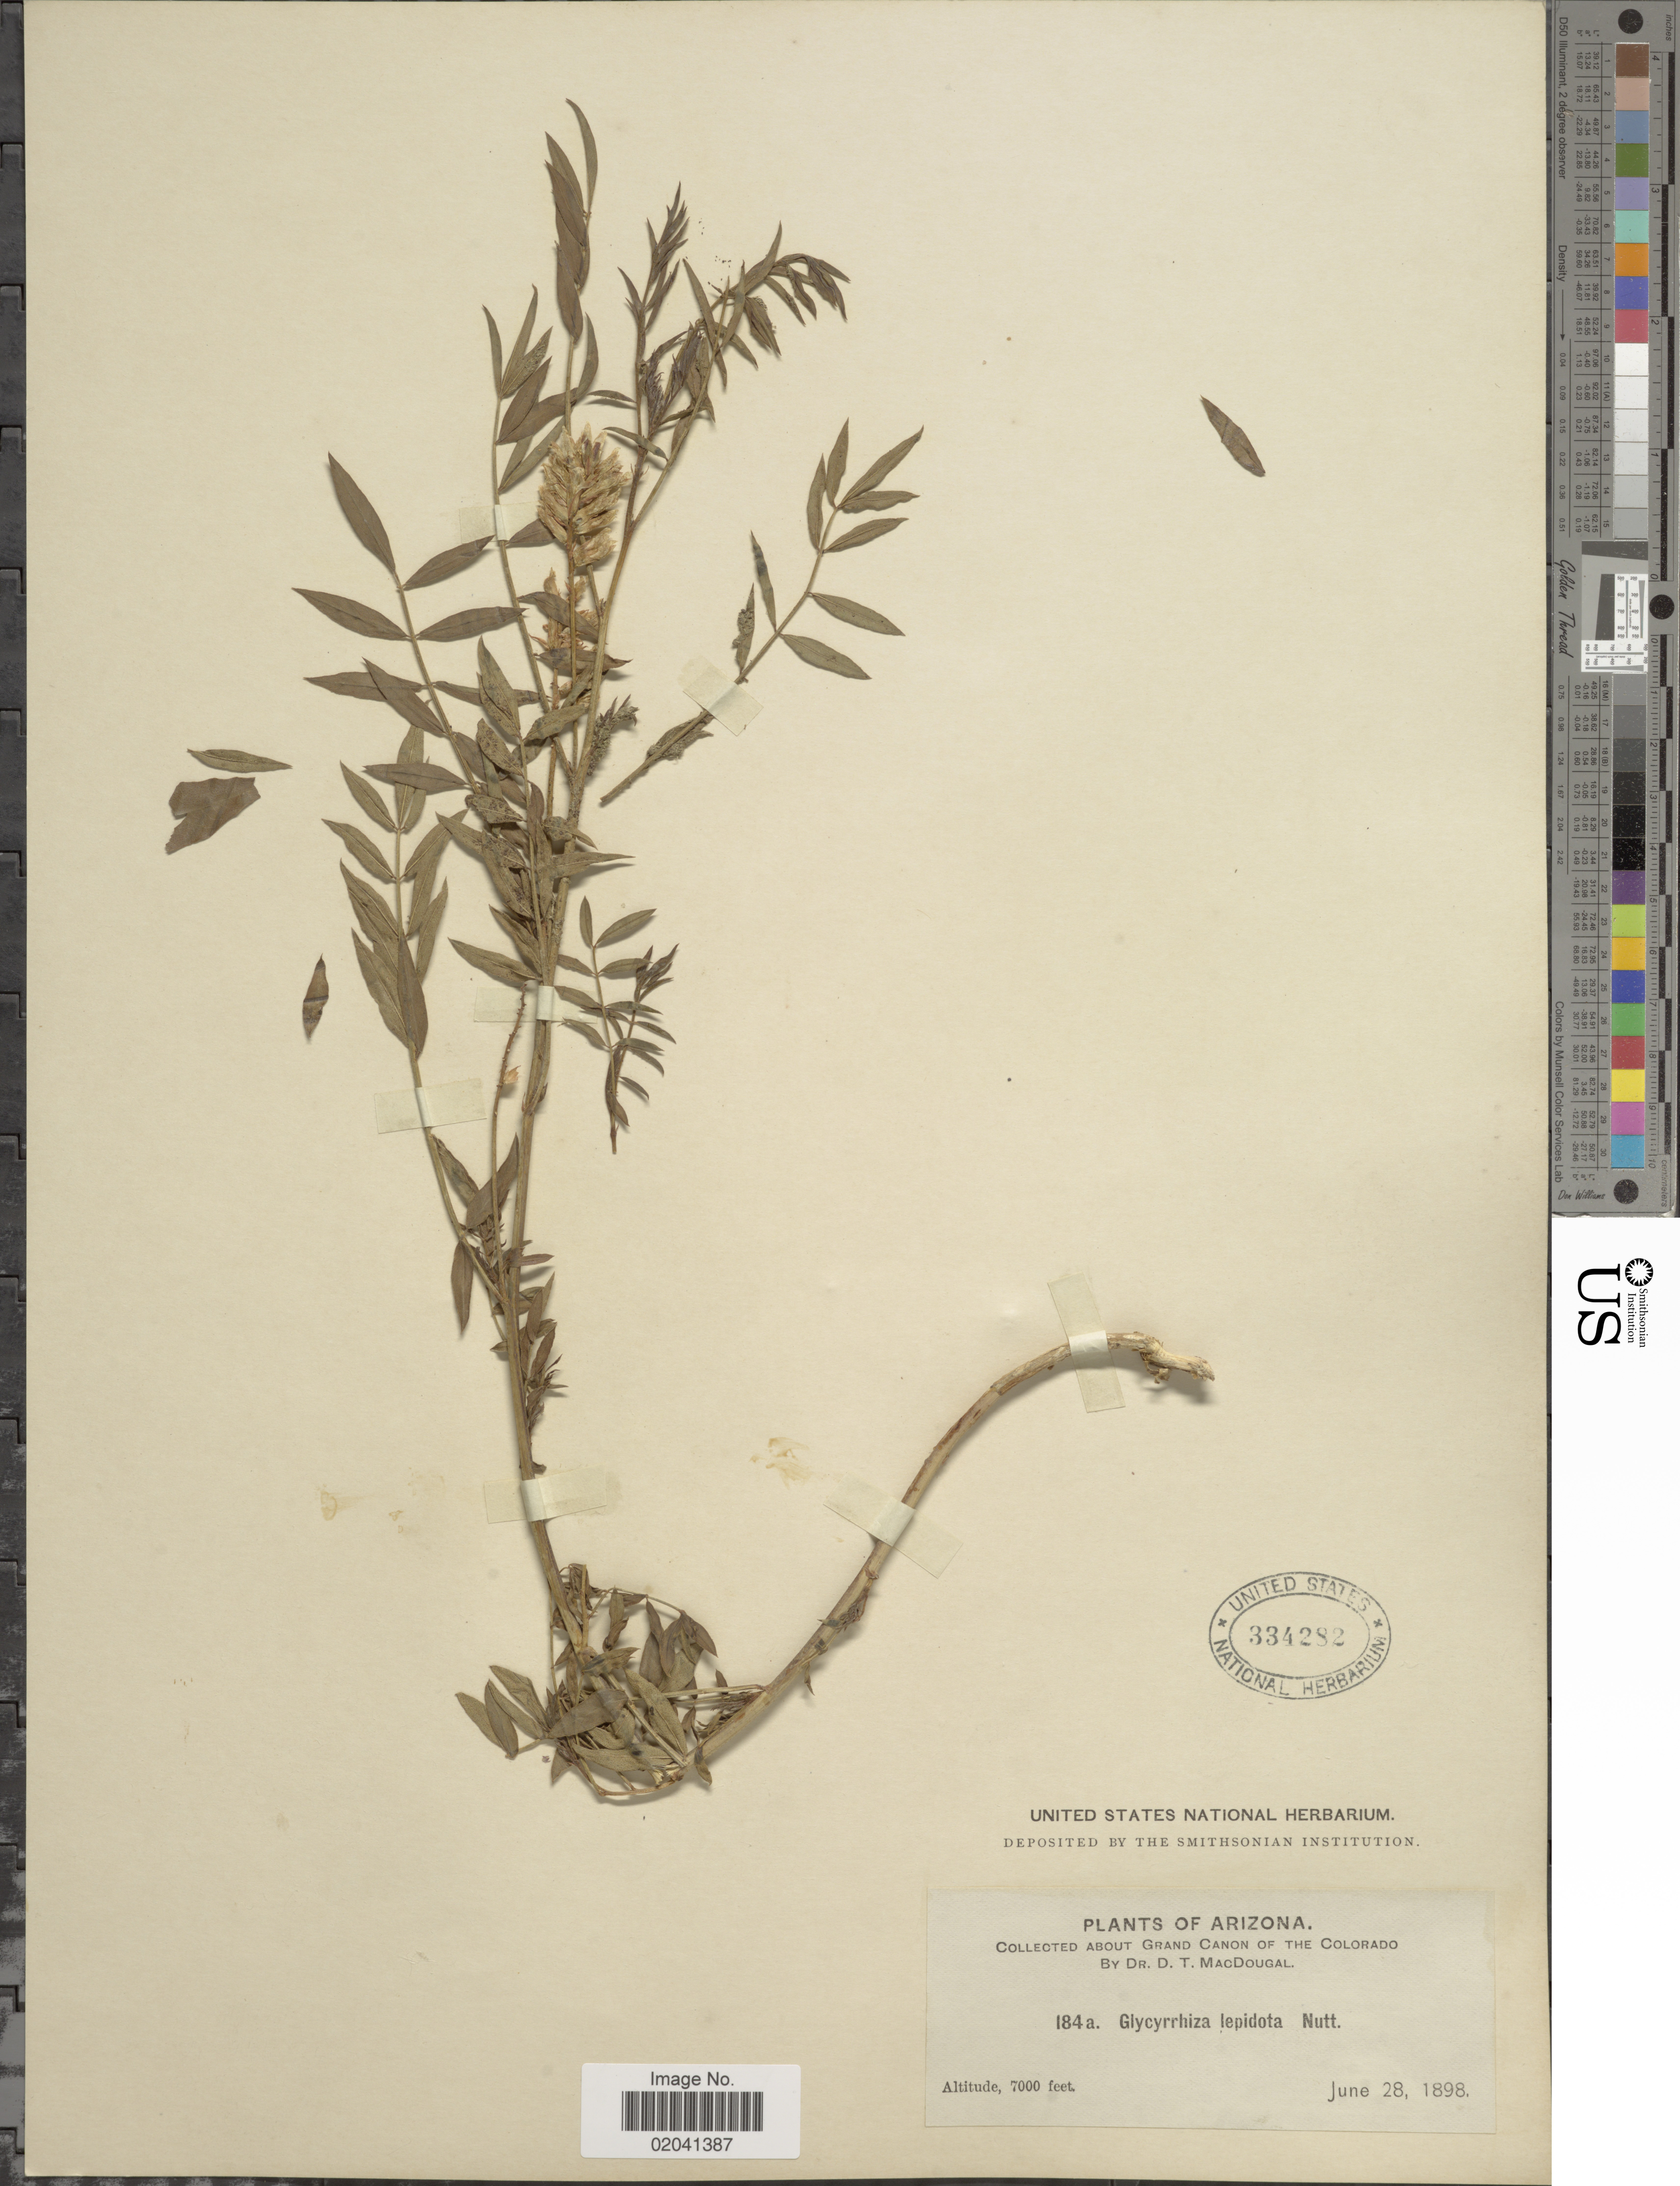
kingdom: Plantae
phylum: Tracheophyta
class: Magnoliopsida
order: Fabales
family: Fabaceae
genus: Glycyrrhiza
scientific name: Glycyrrhiza lepidota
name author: Pursh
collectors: D. T. MacDougal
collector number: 184a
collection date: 1898-06-28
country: United States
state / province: Arizona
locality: About Grand Canon of the Colorado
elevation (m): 2134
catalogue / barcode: US 334282